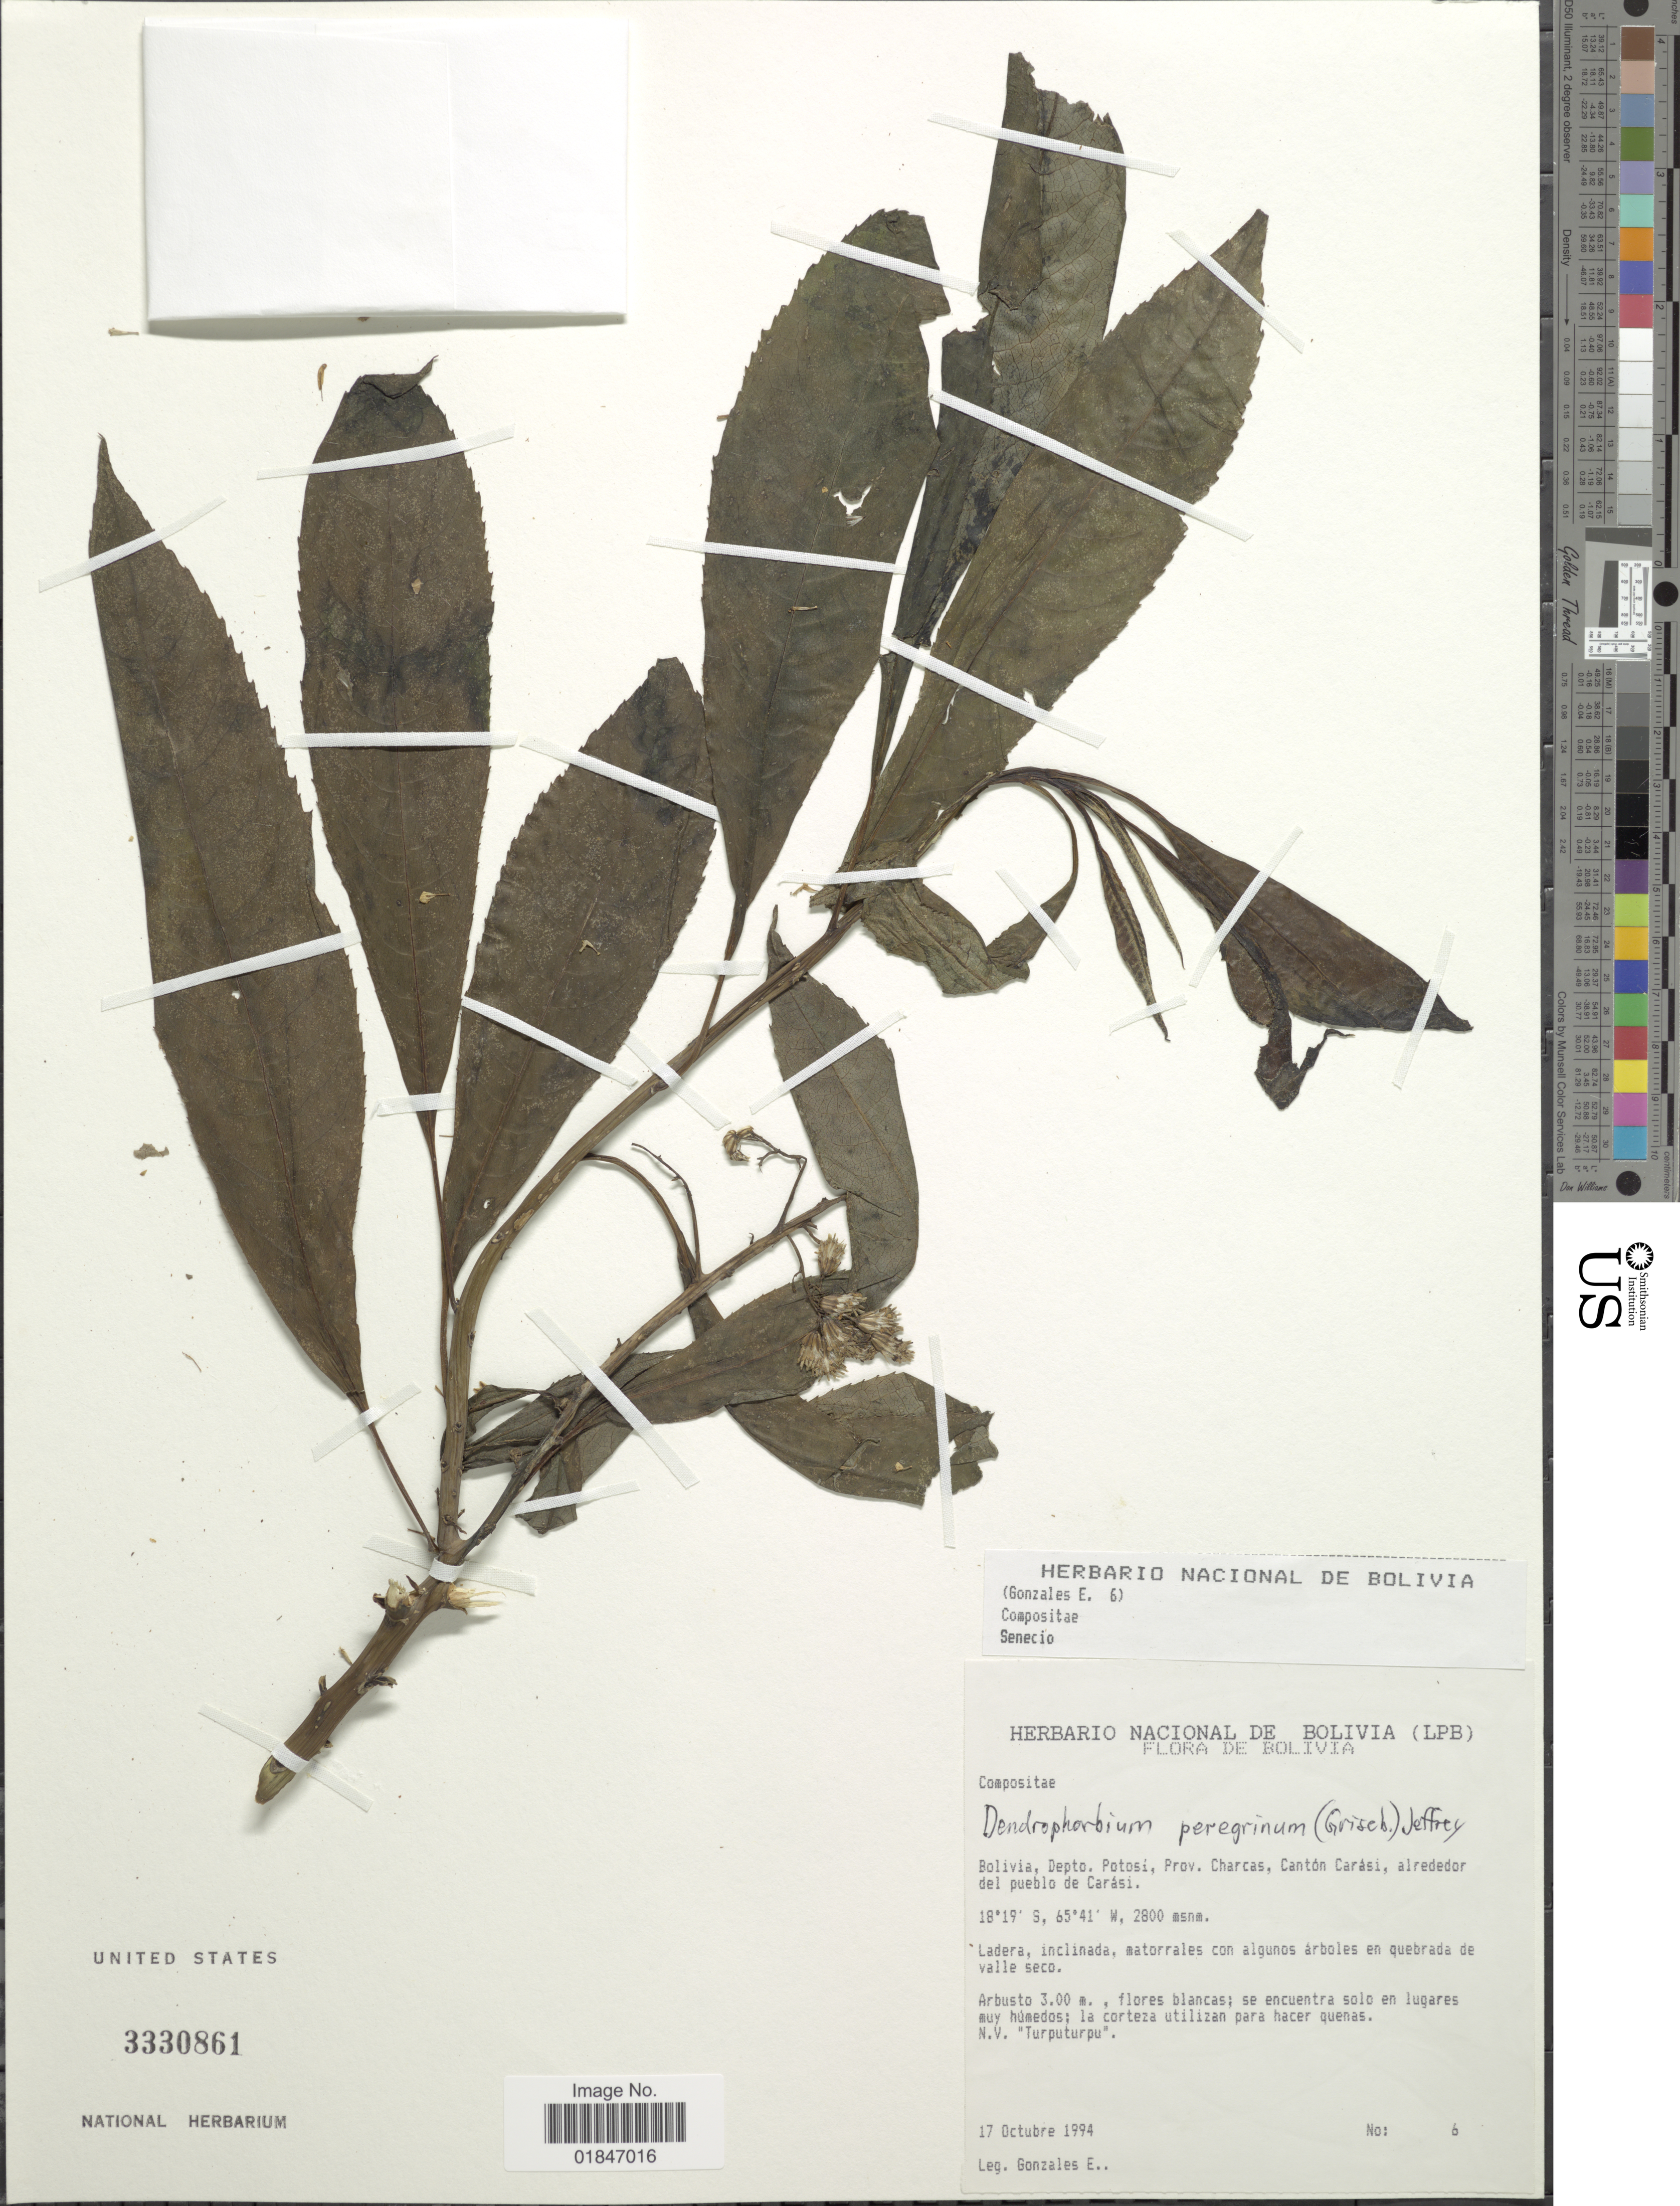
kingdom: Plantae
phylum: Tracheophyta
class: Magnoliopsida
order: Asterales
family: Asteraceae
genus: Dendrophorbium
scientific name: Dendrophorbium peregrinum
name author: (Griseb.) C. Jeffrey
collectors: E. Gonzales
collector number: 6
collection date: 1994-10-17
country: Bolivia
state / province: Potosi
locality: Bolivia. Depto. Potosi, Prov. Charcas, canton Carasi, Alrededor del pueblo de Carasi.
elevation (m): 2800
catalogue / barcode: US 3330861